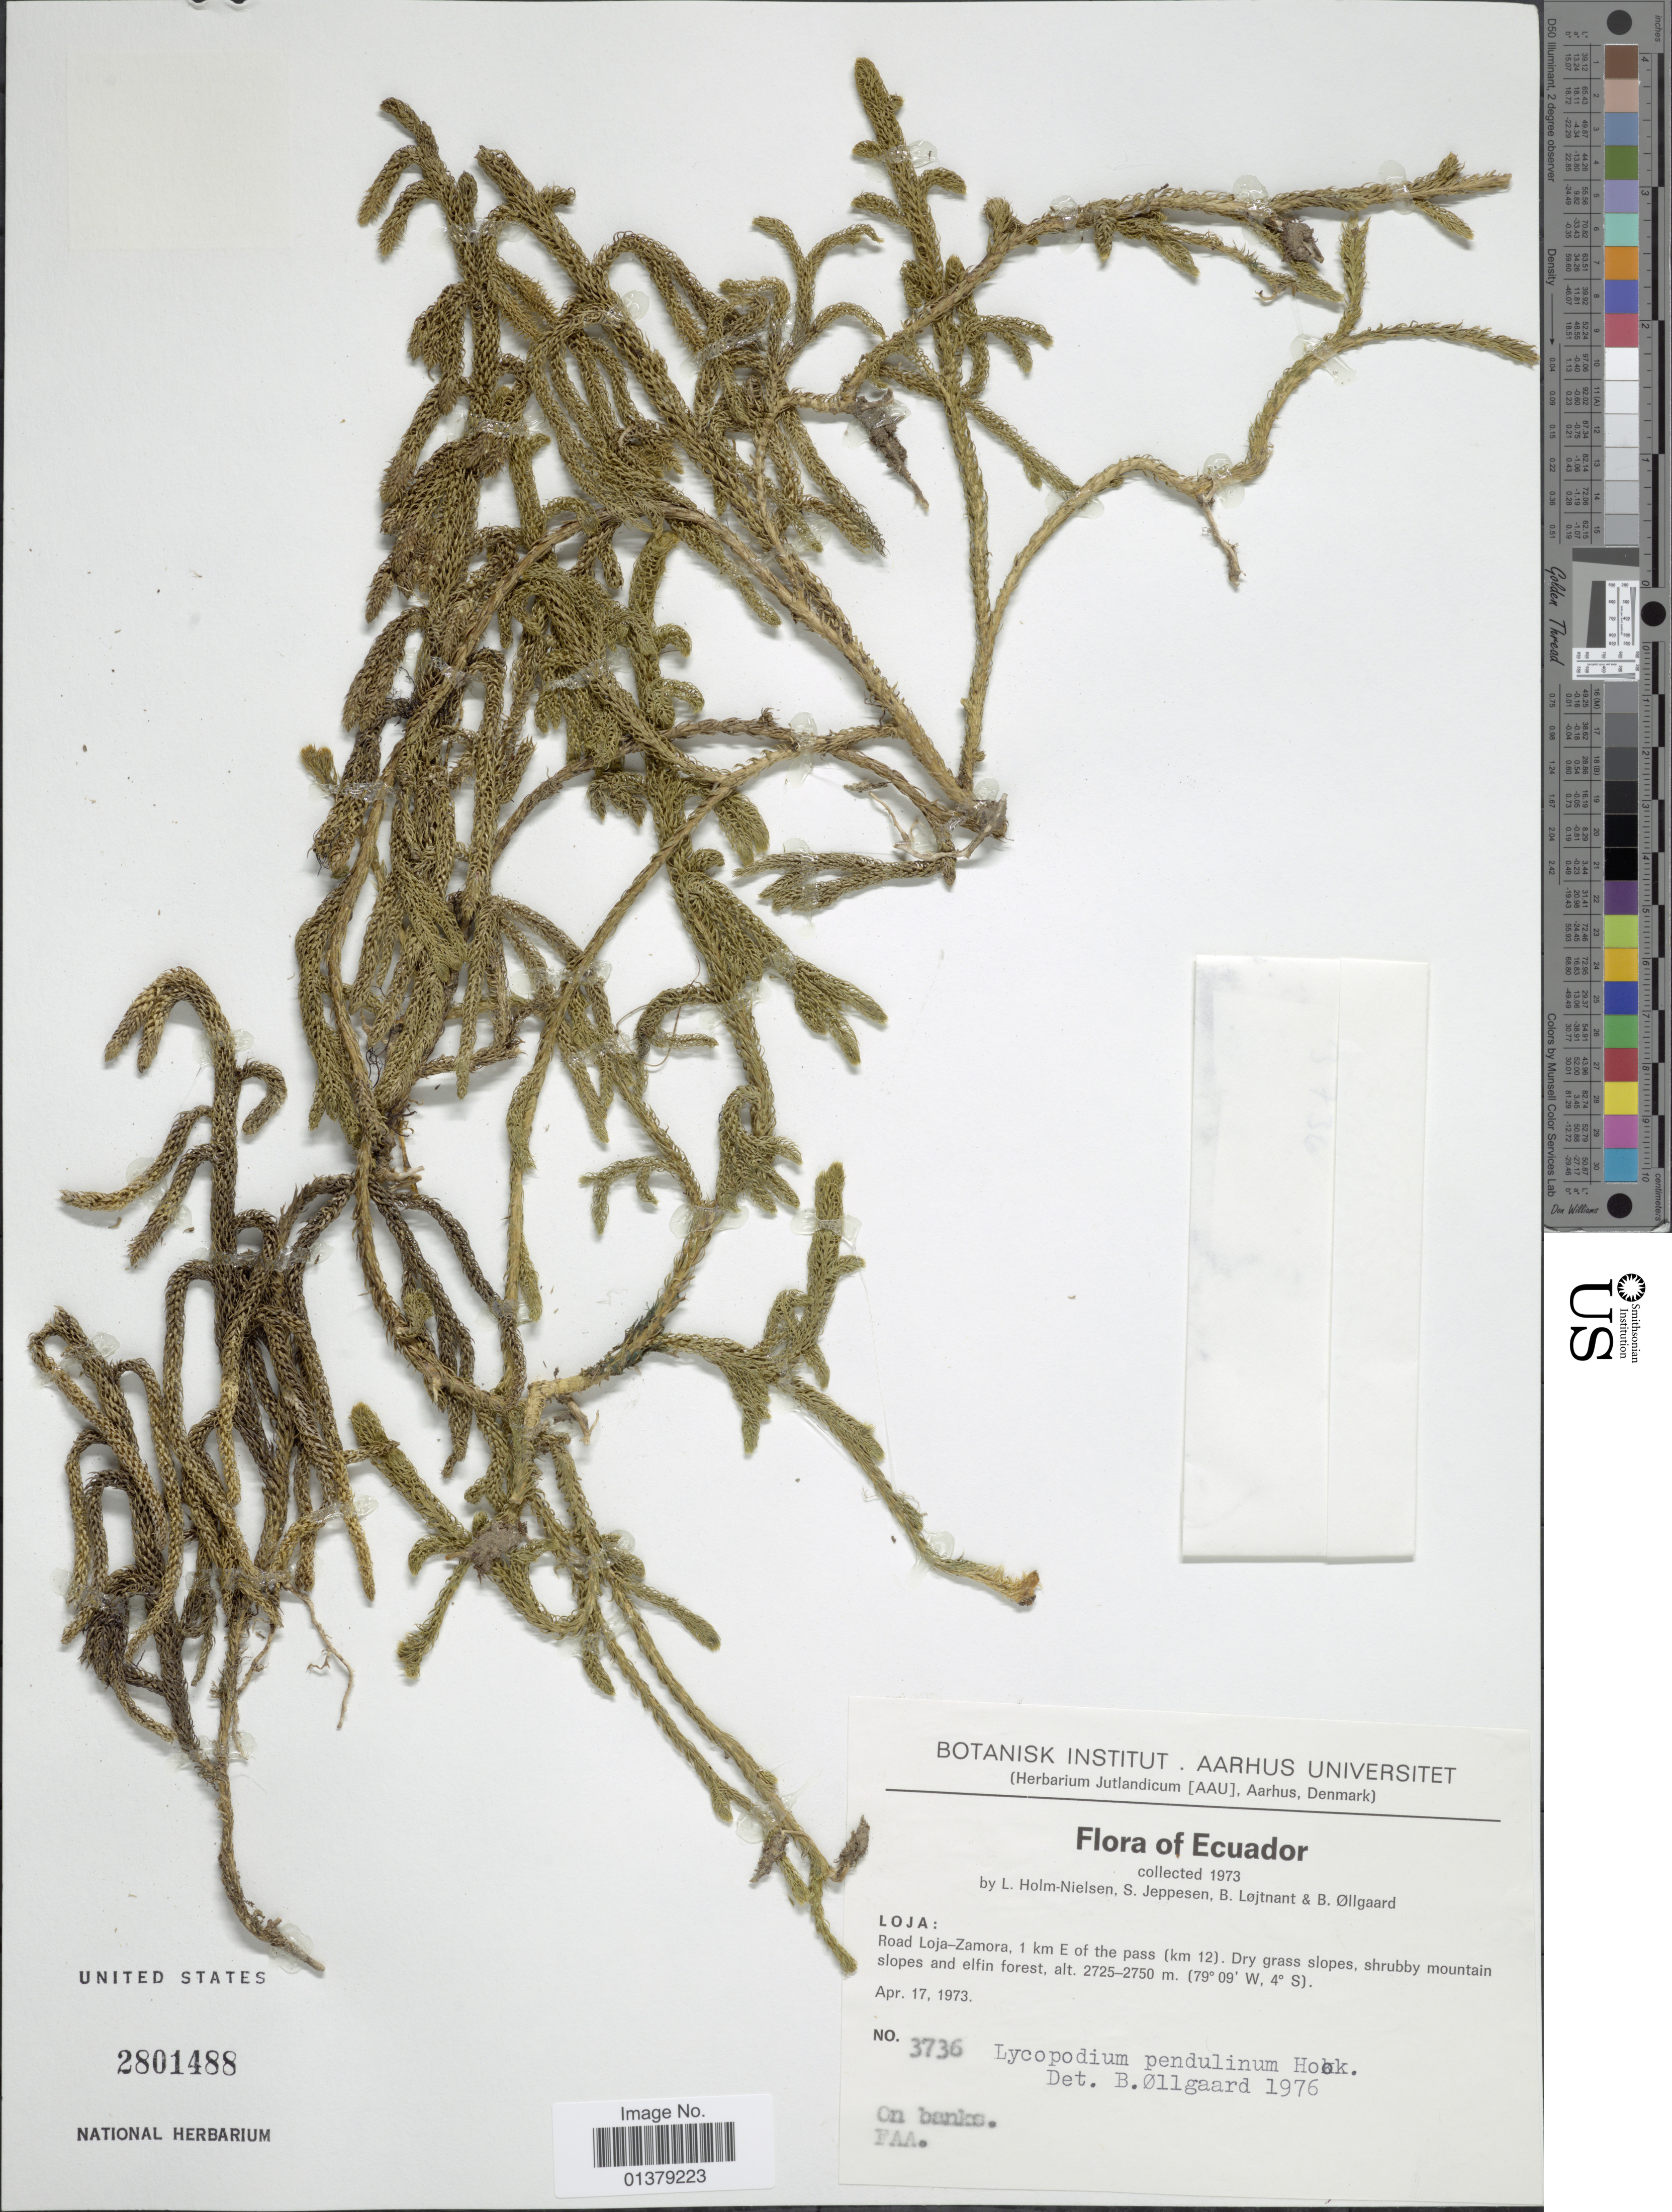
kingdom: Plantae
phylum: Tracheophyta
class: Lycopodiopsida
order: Lycopodiales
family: Lycopodiaceae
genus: Palhinhaea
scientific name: Palhinhaea pendulina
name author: (Hook.) Holub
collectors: L. B. Holm-Nielsen, S. Jeppesen, B. Löjtnant & B. Øllgaard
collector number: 3736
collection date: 1973-04-17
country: Ecuador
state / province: Loja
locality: Road Loja-Zamora, 1 km E of tha pass (km 12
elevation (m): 2725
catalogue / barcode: US 2801488